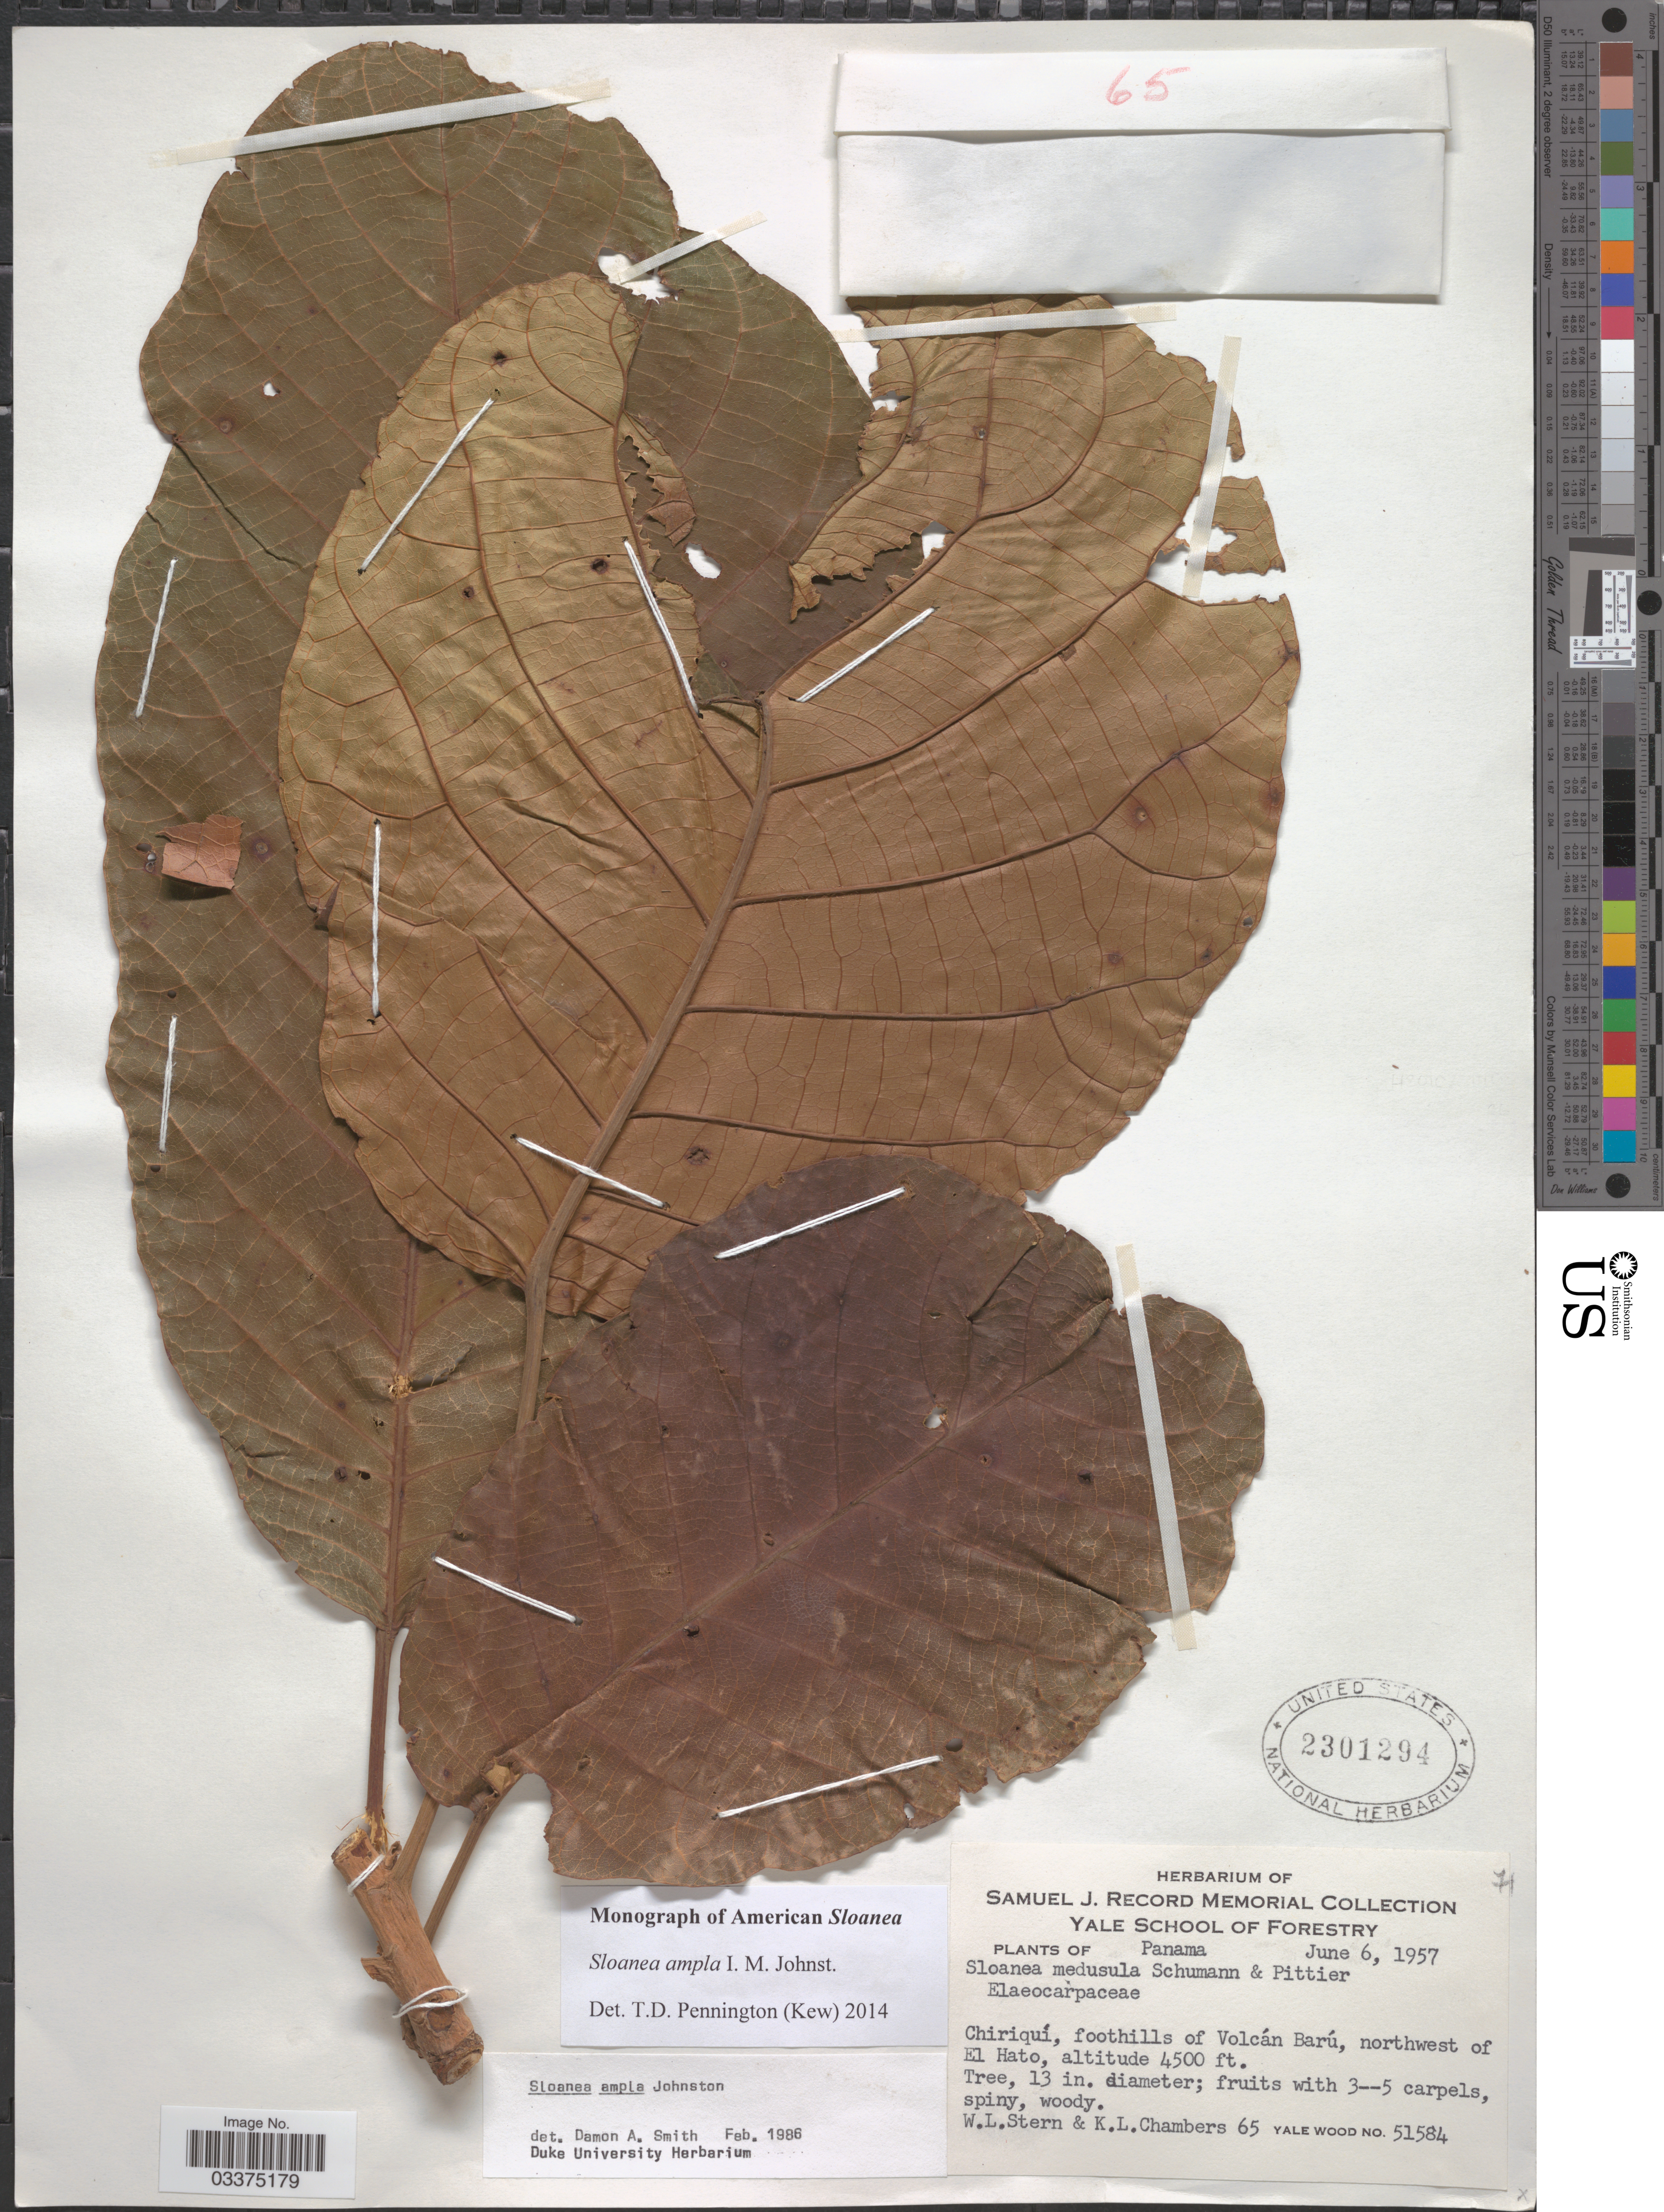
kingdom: Plantae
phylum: Tracheophyta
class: Magnoliopsida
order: Oxalidales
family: Elaeocarpaceae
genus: Sloanea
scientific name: Sloanea ampla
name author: I.M. Johnst.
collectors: W. L. Stern & K. Chambers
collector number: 65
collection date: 1957-06-06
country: Panama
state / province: Chiriqui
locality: Foothills of Volcán Barú, northwest of El Hato.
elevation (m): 1372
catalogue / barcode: US 2301294